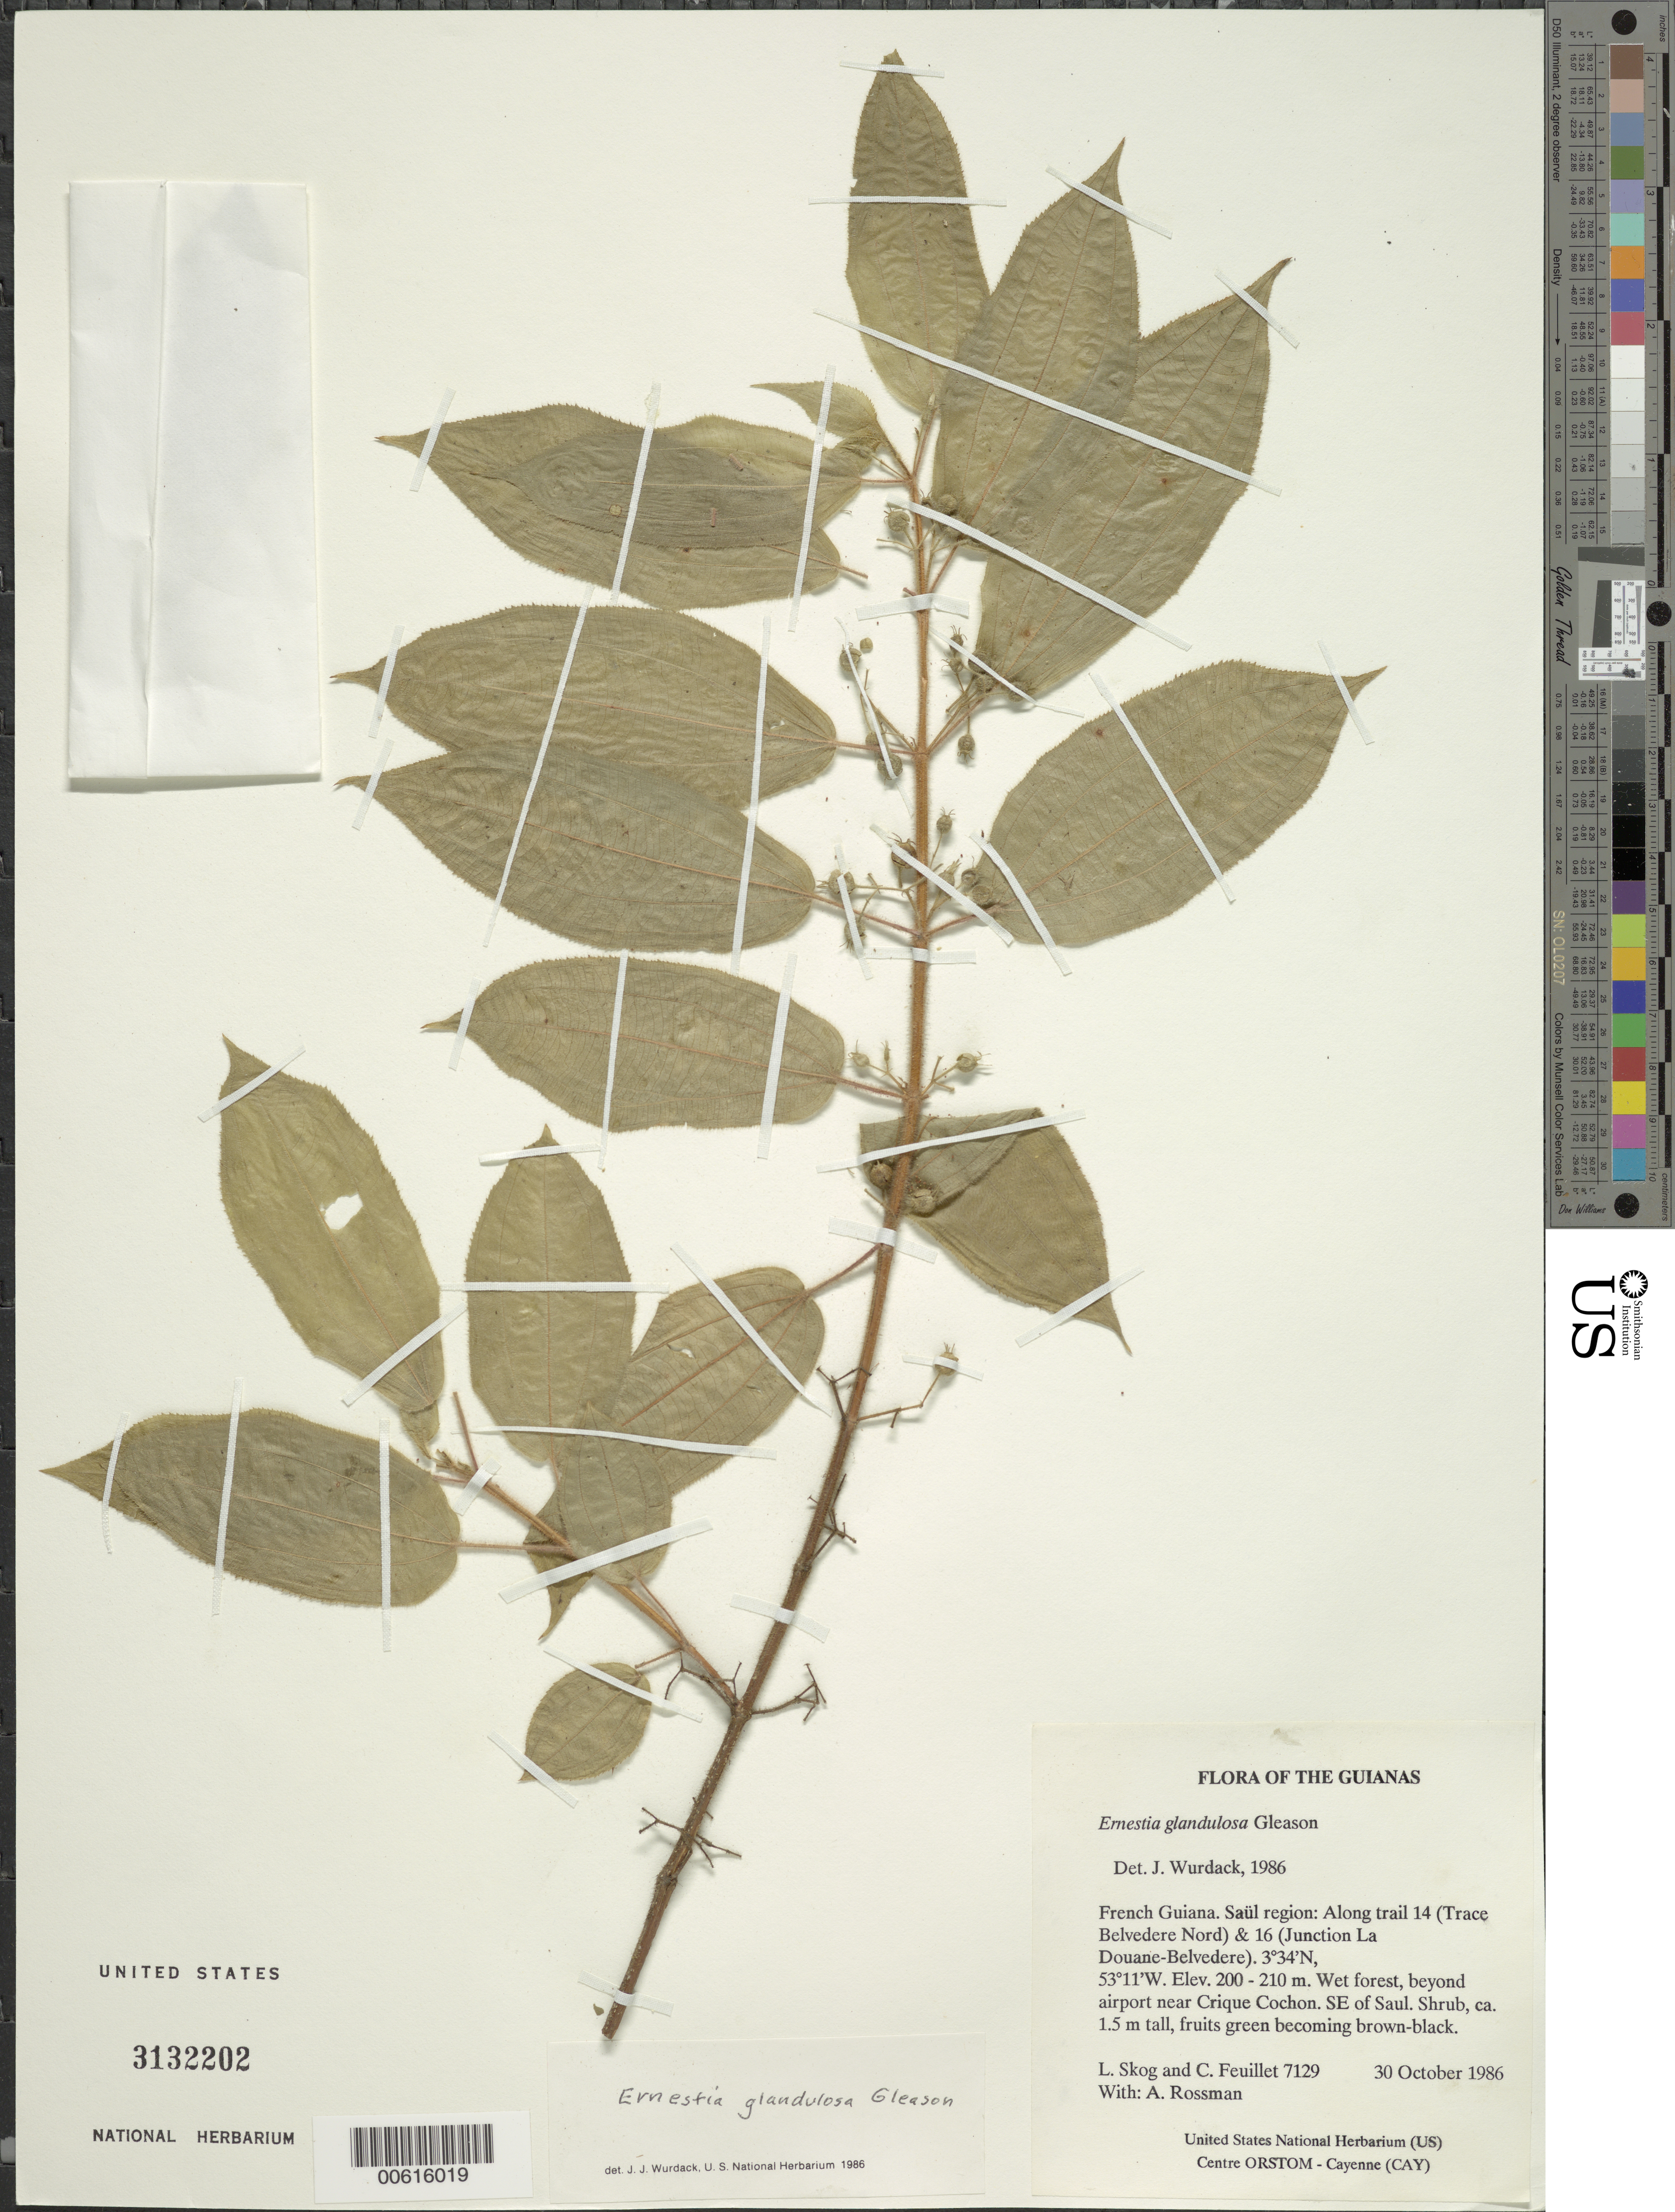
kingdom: Plantae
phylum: Tracheophyta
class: Magnoliopsida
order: Myrtales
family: Melastomataceae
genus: Pseudoernestia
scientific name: Pseudoernestia glandulosa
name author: (Gleason) M.J. Rocha & P.J.F. Guim.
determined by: Nunes da Silva, Diego, (RB), Jardim Botanico do Rio de Janeiro - Herbario (BRAZIL)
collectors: L. E. Skog, C. Feuillet & A. Rossman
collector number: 7129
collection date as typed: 30 October 1986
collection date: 1986-10-30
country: French Guiana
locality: SE of Saül along trail 14 (Trace Belvedere Nord) & 16 (Junction La Douane-Belvedere)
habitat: Wet forest, beyond airport near Crique Cochon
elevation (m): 200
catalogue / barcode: US 3132202